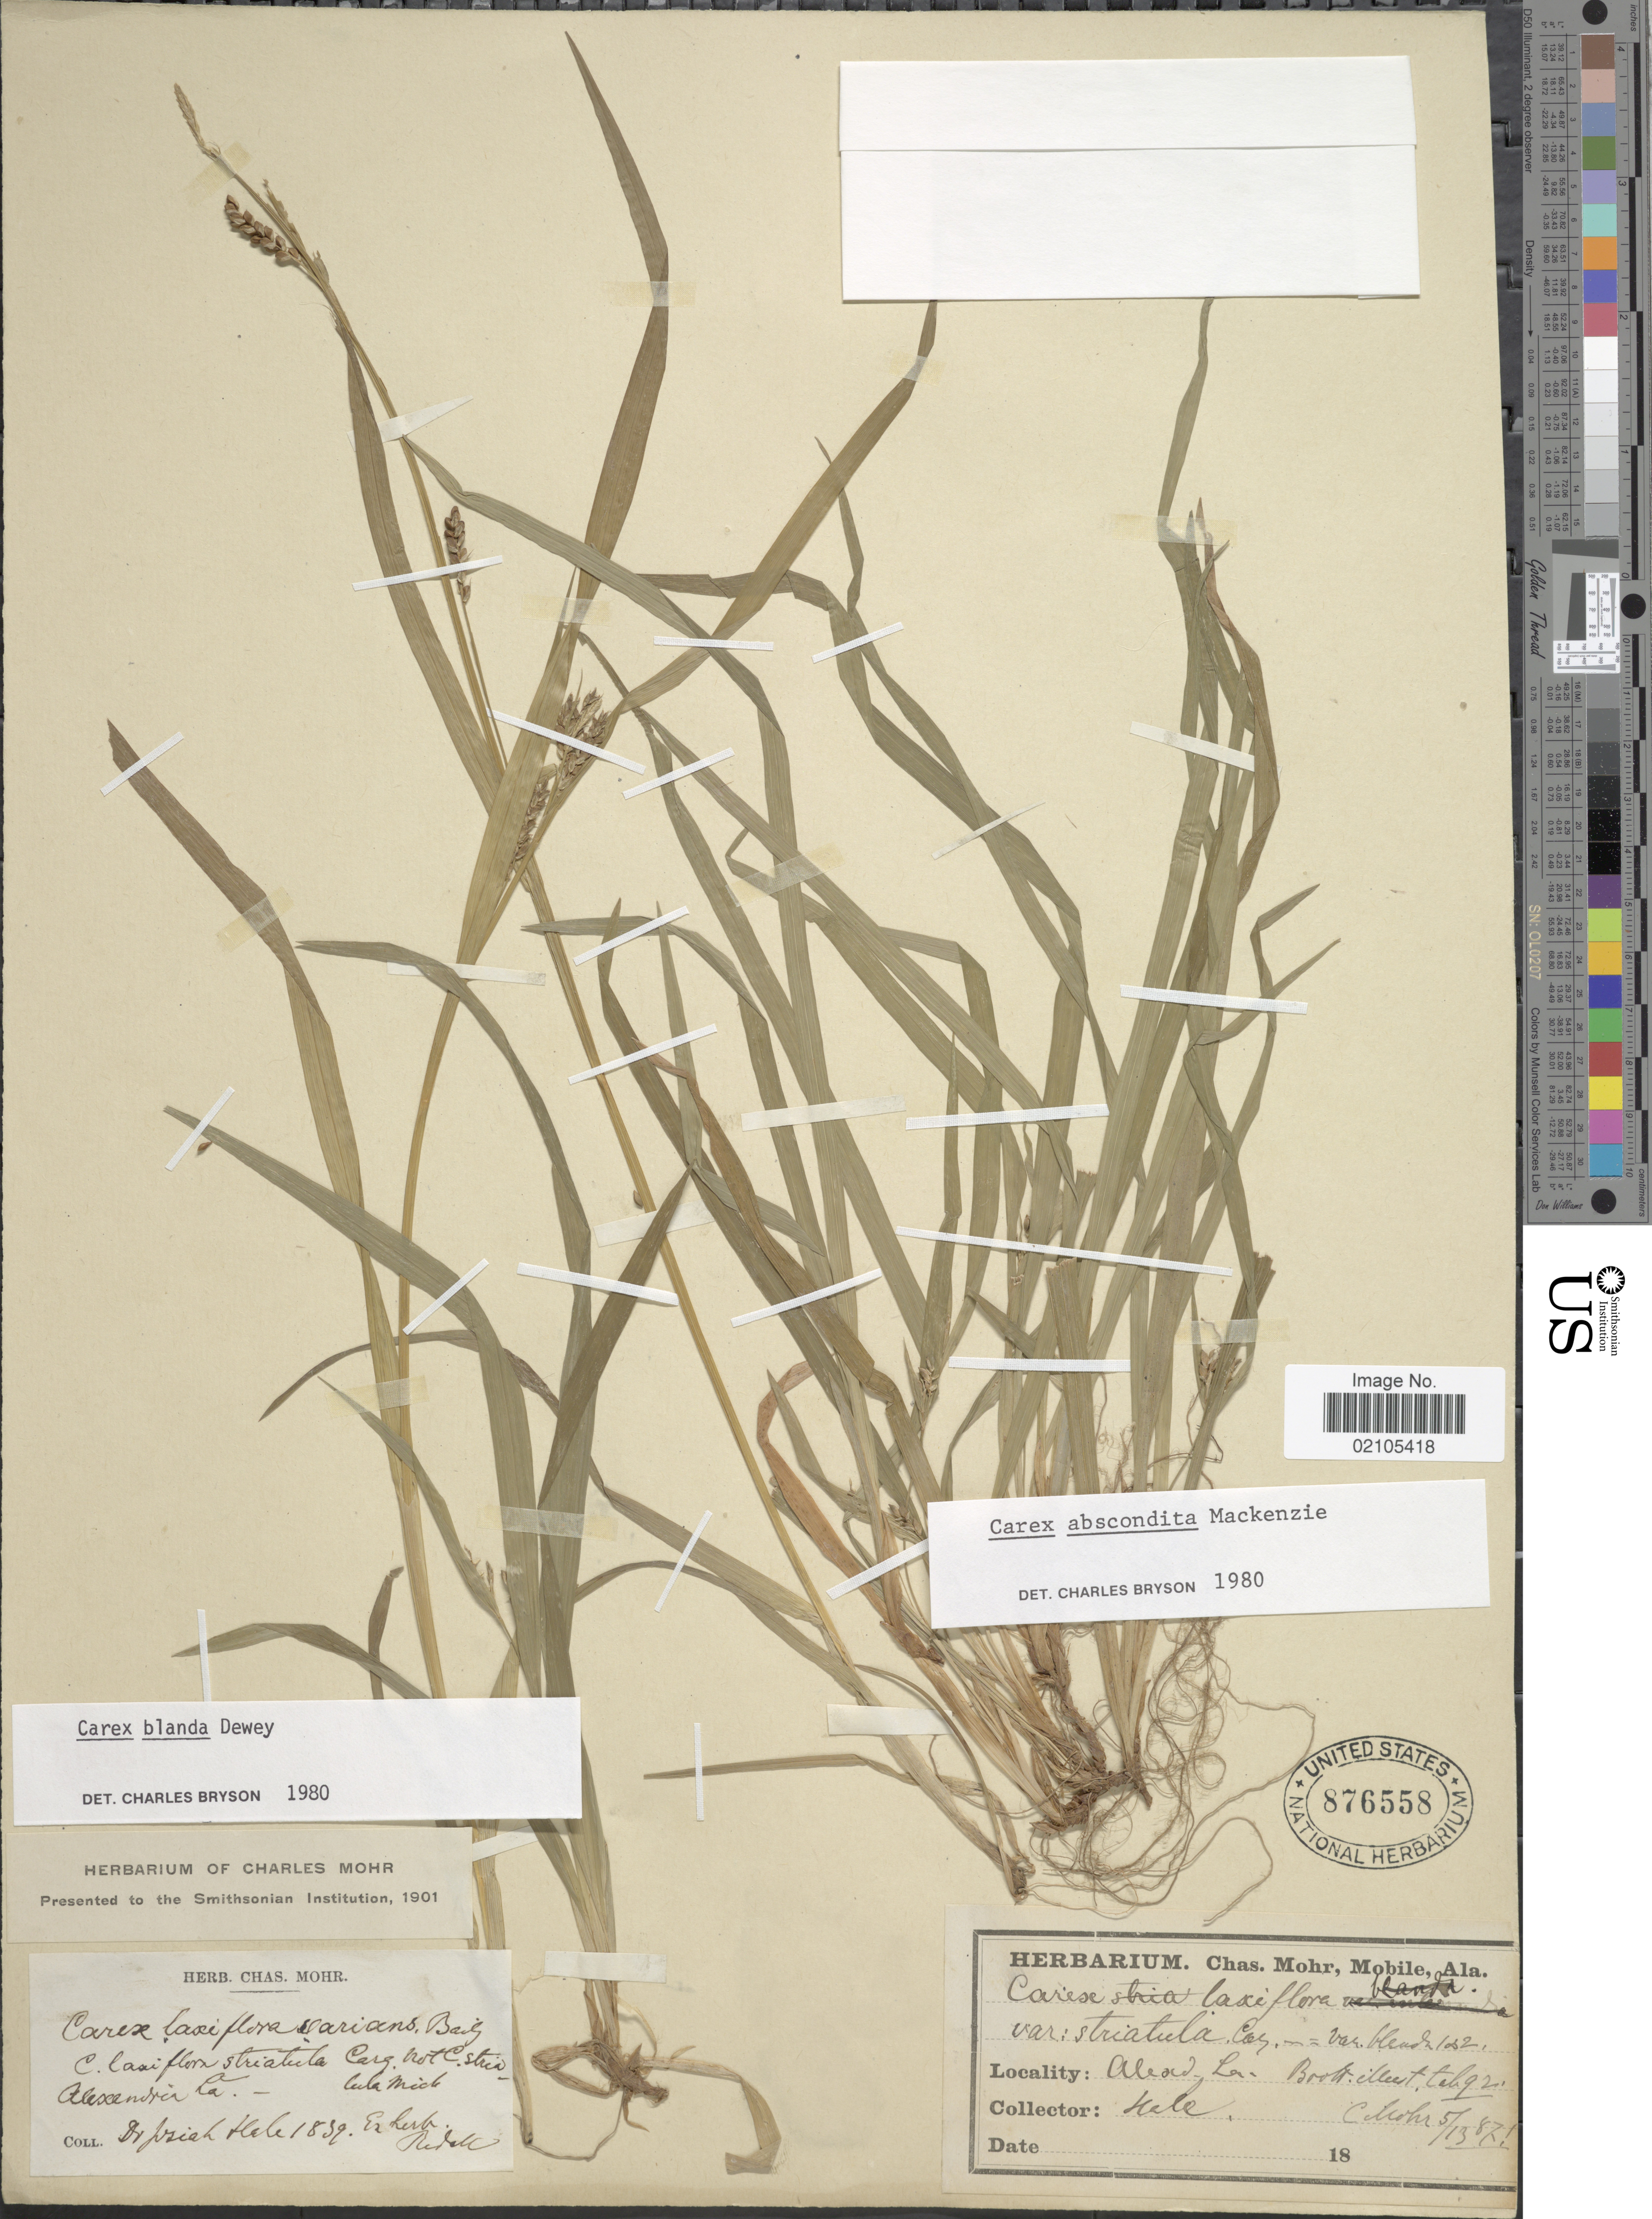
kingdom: Plantae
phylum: Tracheophyta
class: Liliopsida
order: Poales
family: Cyperaceae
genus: Carex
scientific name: Carex blanda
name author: Dewey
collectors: J. Hale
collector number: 1839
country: United States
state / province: Louisiana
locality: Alexandria La.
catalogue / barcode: US 876558